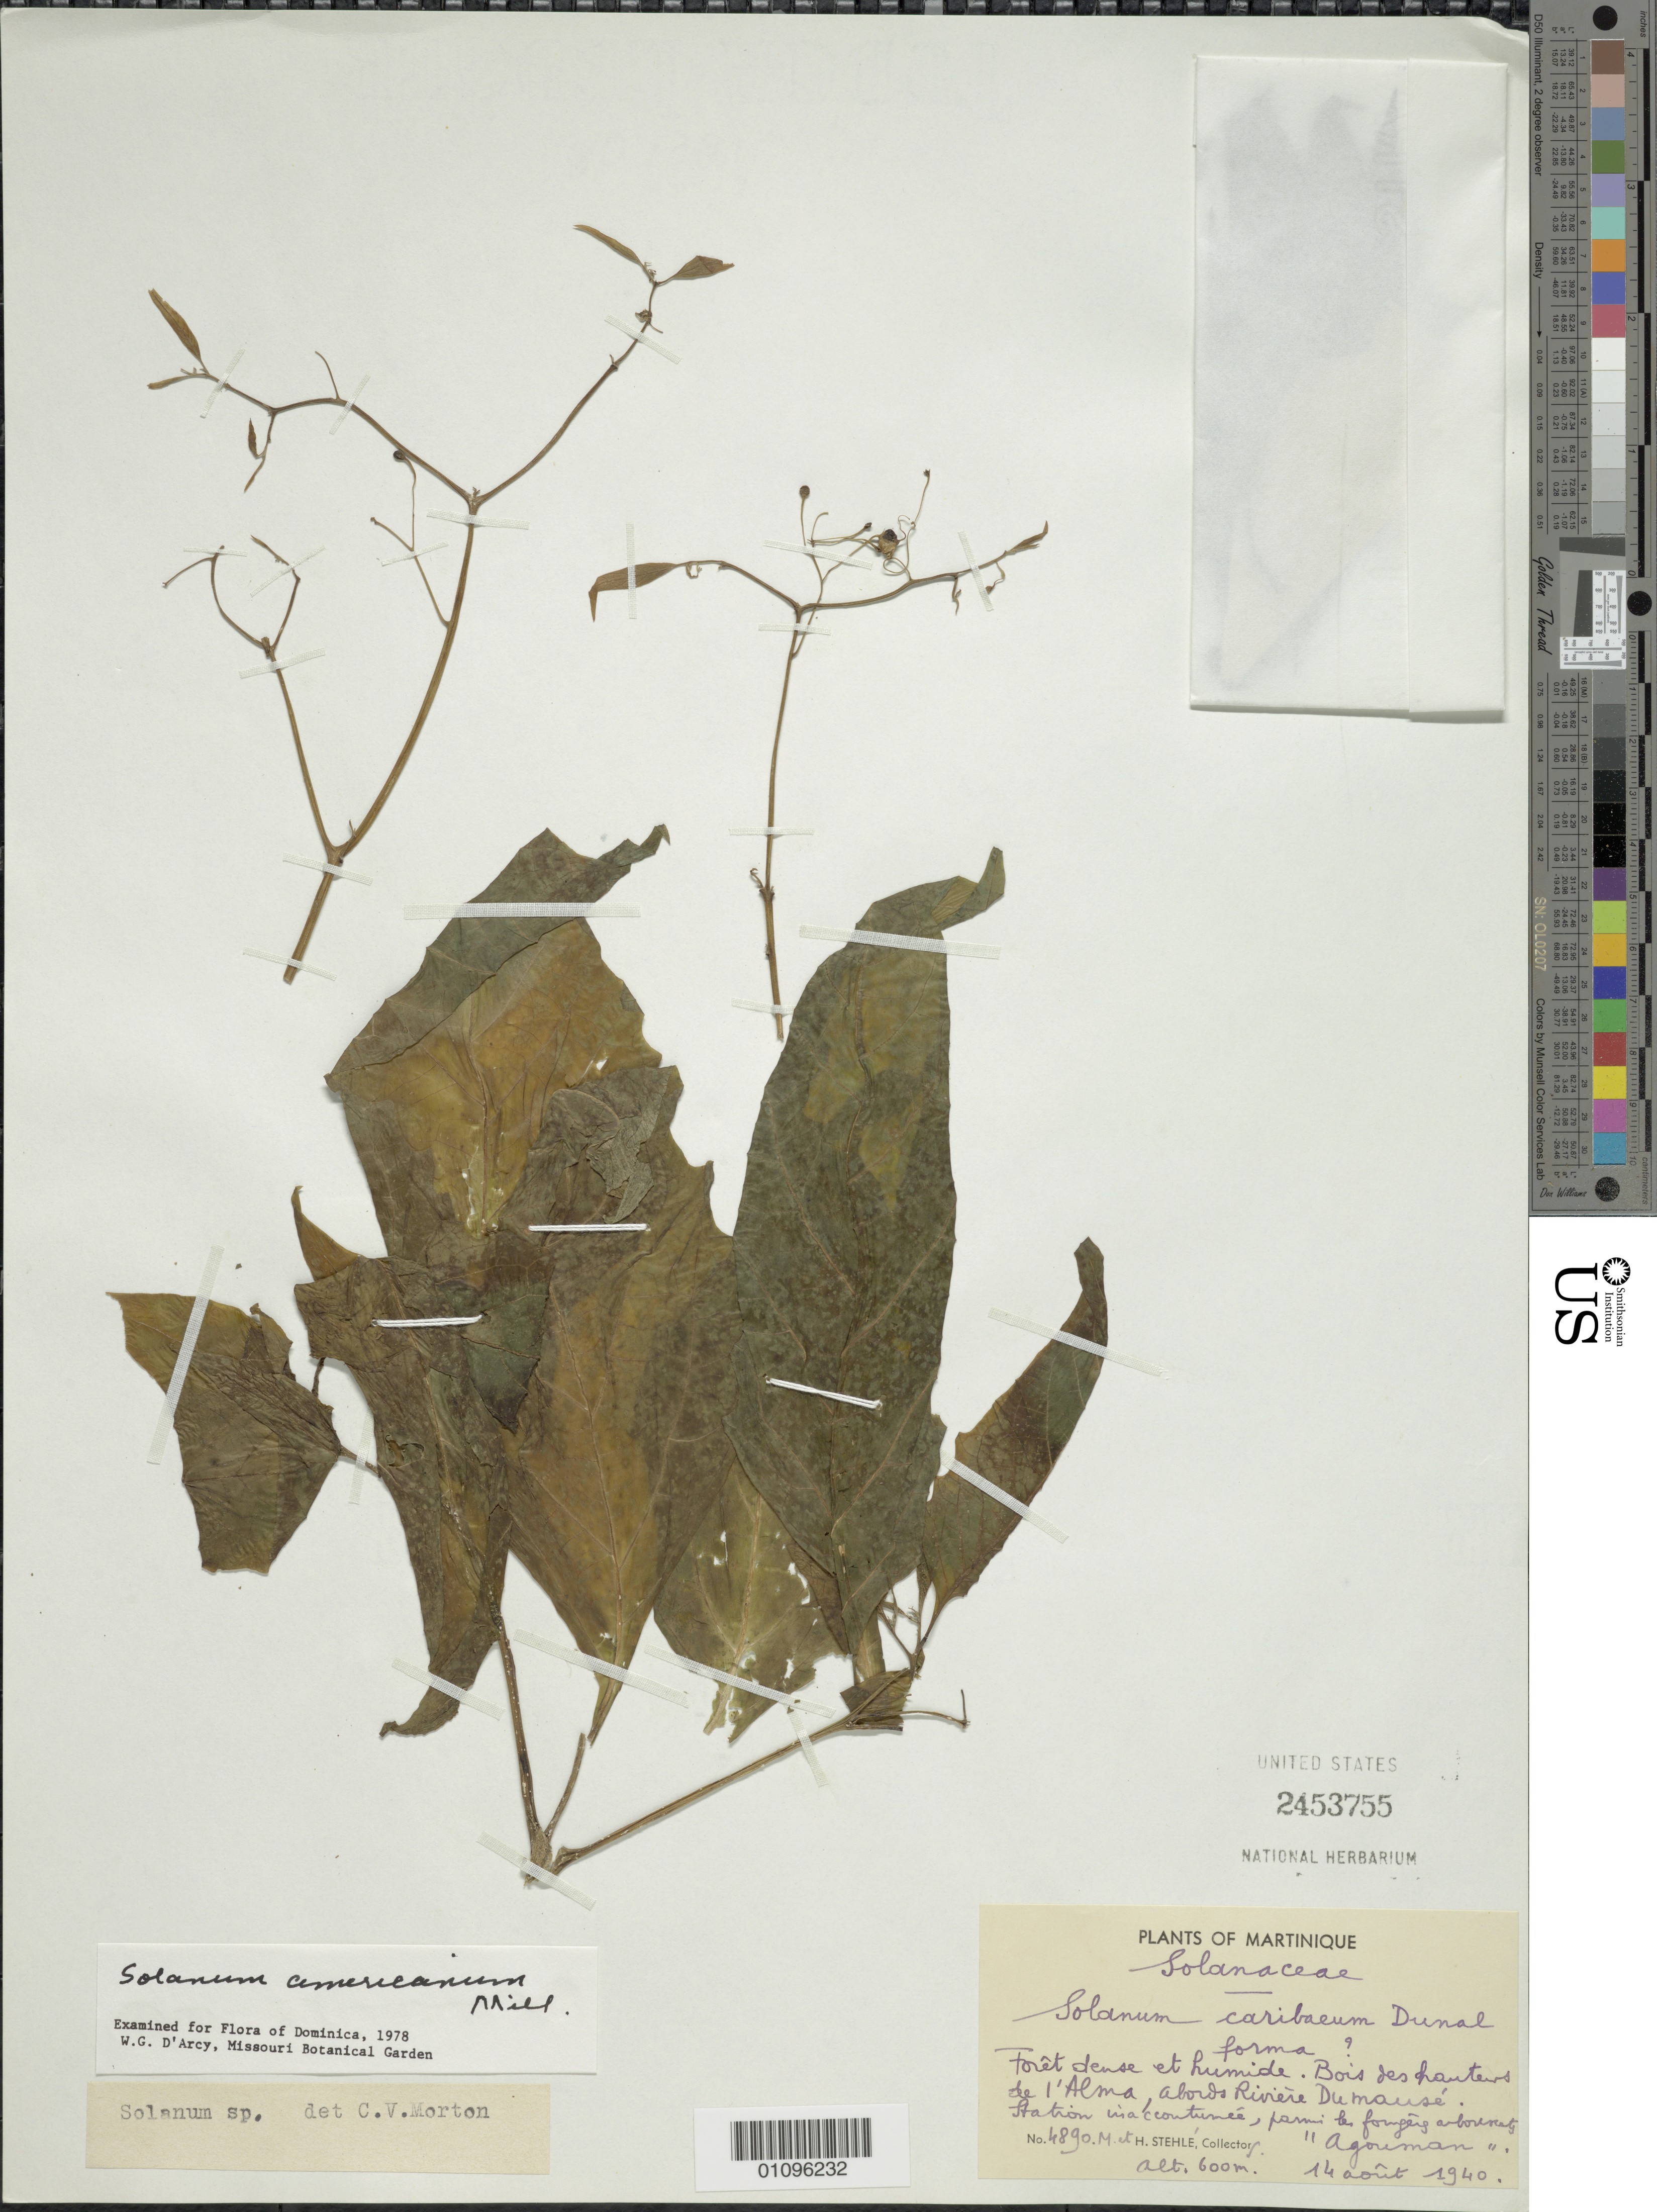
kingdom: Plantae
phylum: Tracheophyta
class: Magnoliopsida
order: Solanales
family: Solanaceae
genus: Solanum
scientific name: Solanum americanum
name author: Mill.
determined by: D'Arcy, W. G.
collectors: H. Stehlé & M. Stehlé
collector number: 4890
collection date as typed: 14 Aug 1940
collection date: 1940-08-14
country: Martinique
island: Martinique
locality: Alma, abords Riv. Dumausé Station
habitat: Forêt dense et humide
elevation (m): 600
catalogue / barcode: US 2453755